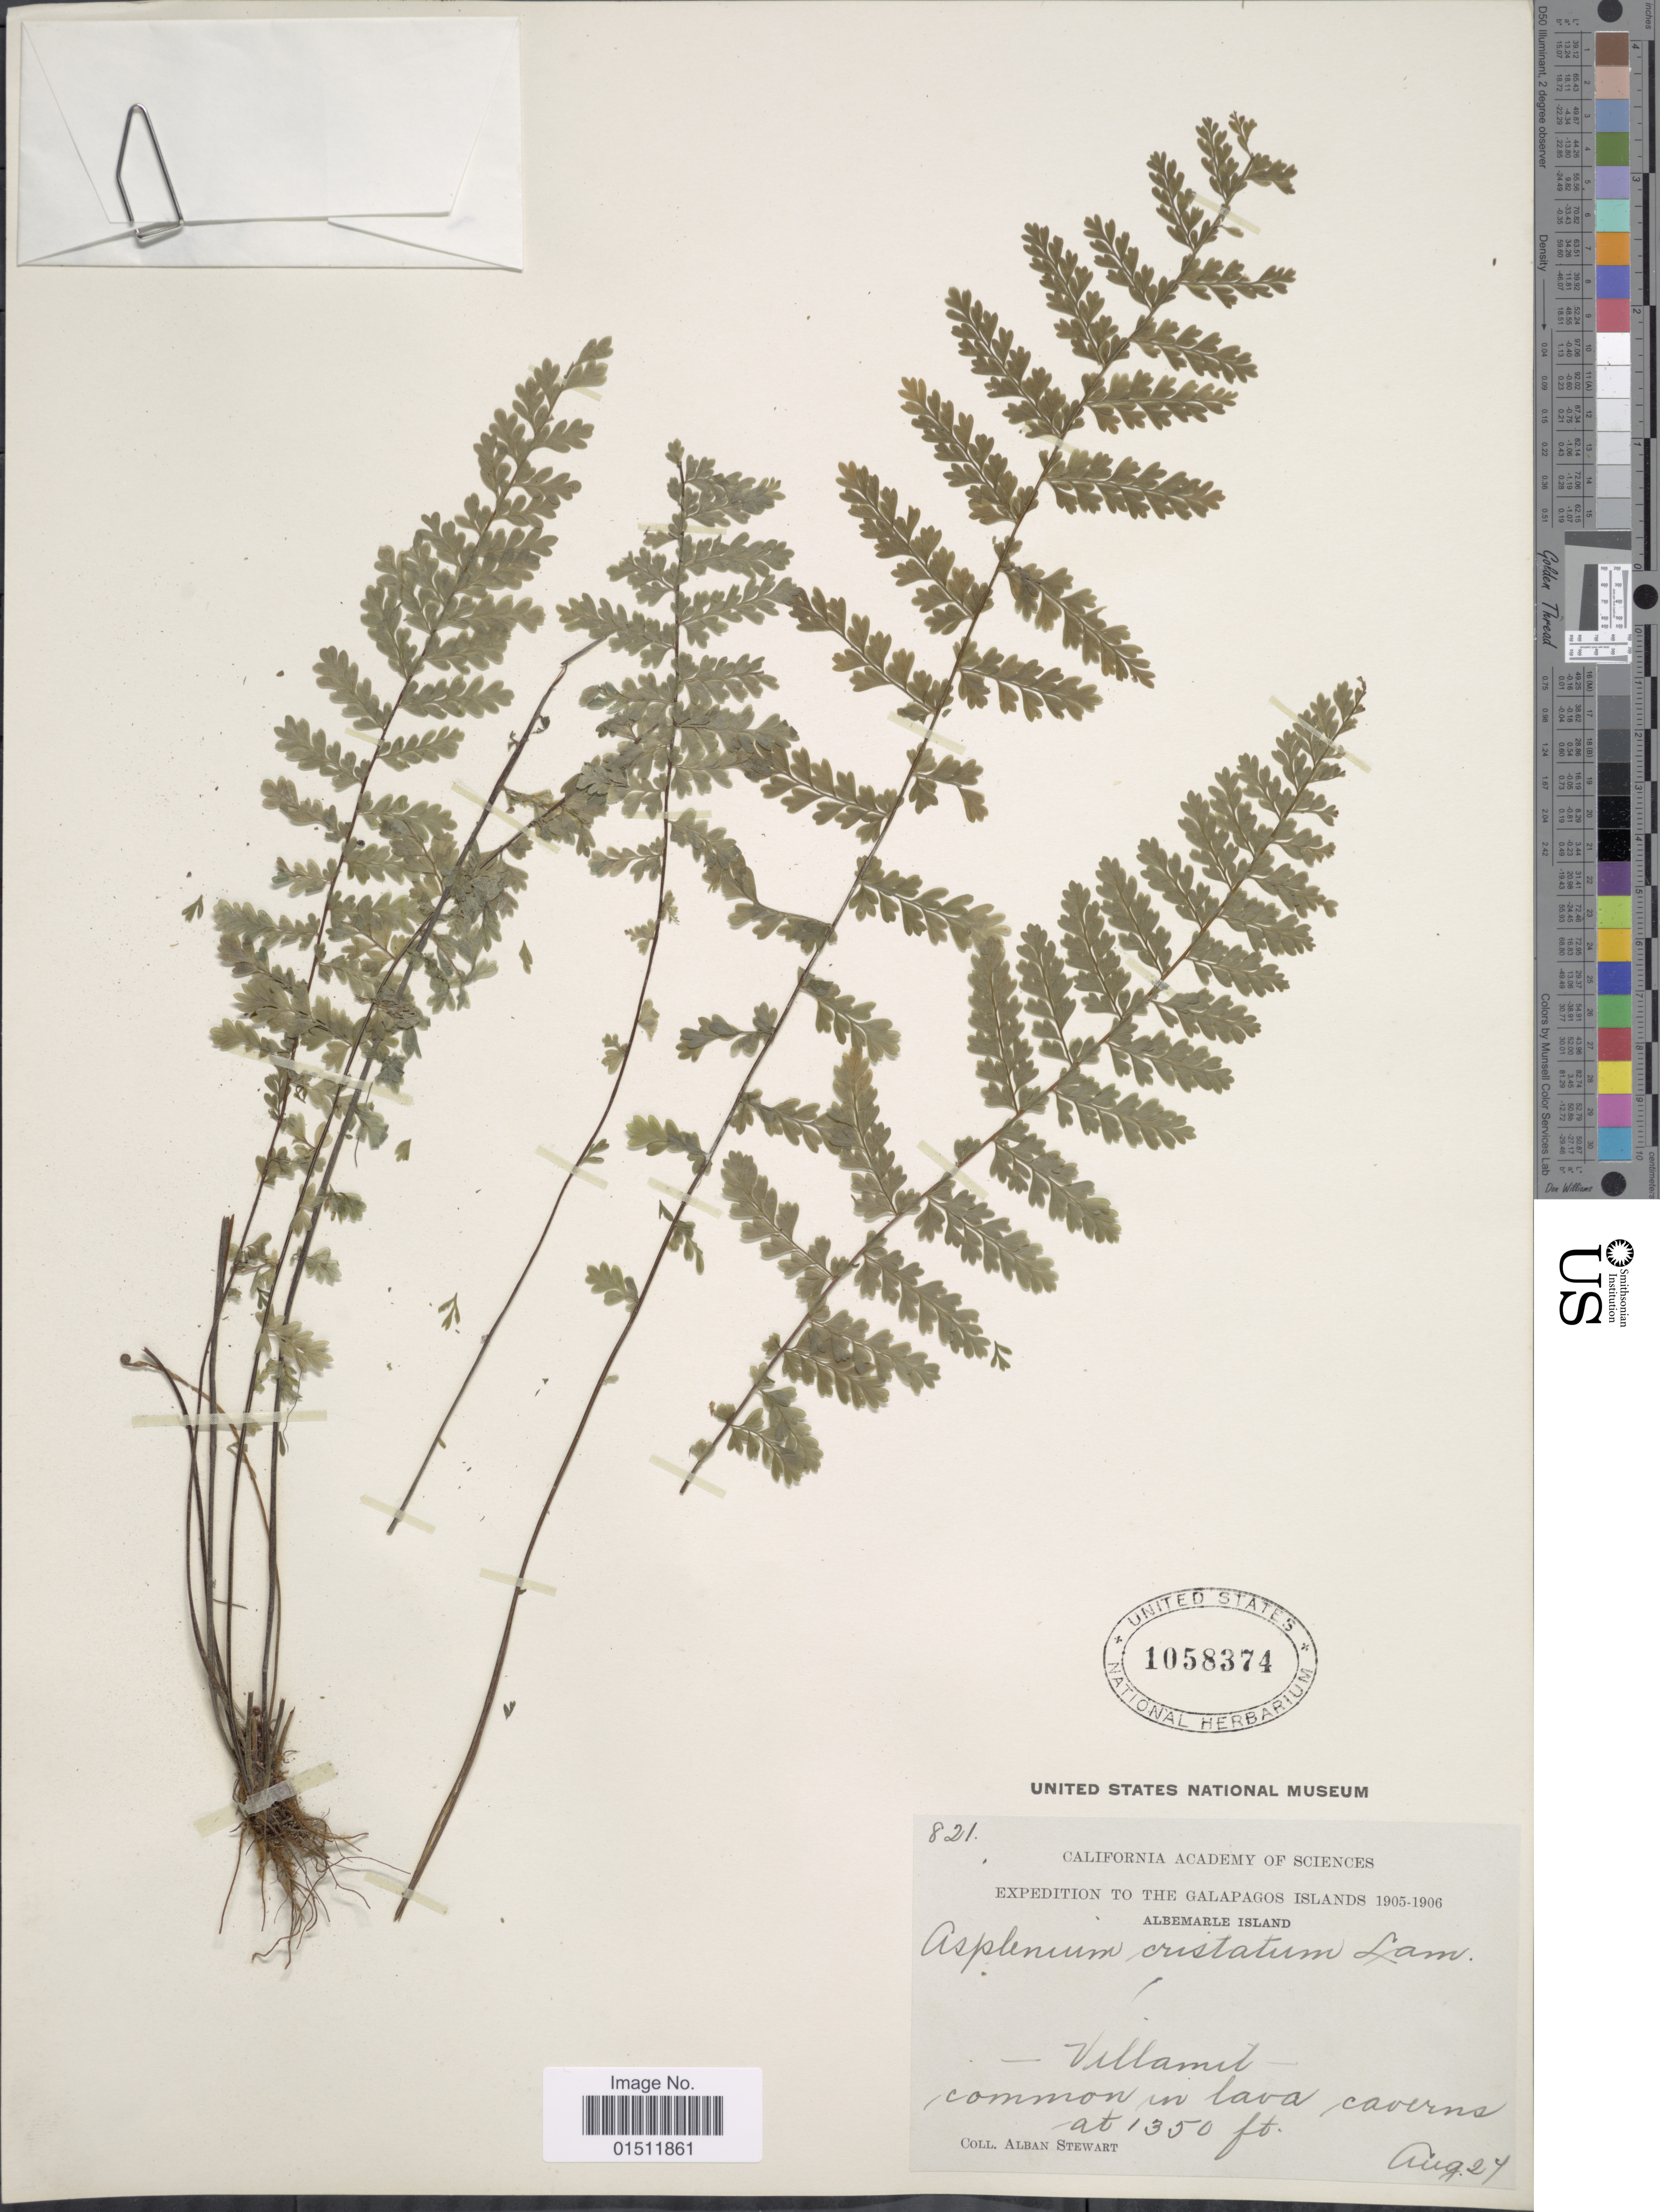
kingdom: Plantae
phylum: Tracheophyta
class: Polypodiopsida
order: Polypodiales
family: Aspleniaceae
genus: Asplenium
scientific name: Asplenium myriophyllum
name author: (Sw.) C. Presl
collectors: A. Stewart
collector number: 821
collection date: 1905-08-27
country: Ecuador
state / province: Colón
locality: Galapagos Islands, Albemarle Island, Villamil, common in lava caverns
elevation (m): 411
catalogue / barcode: US 1058374